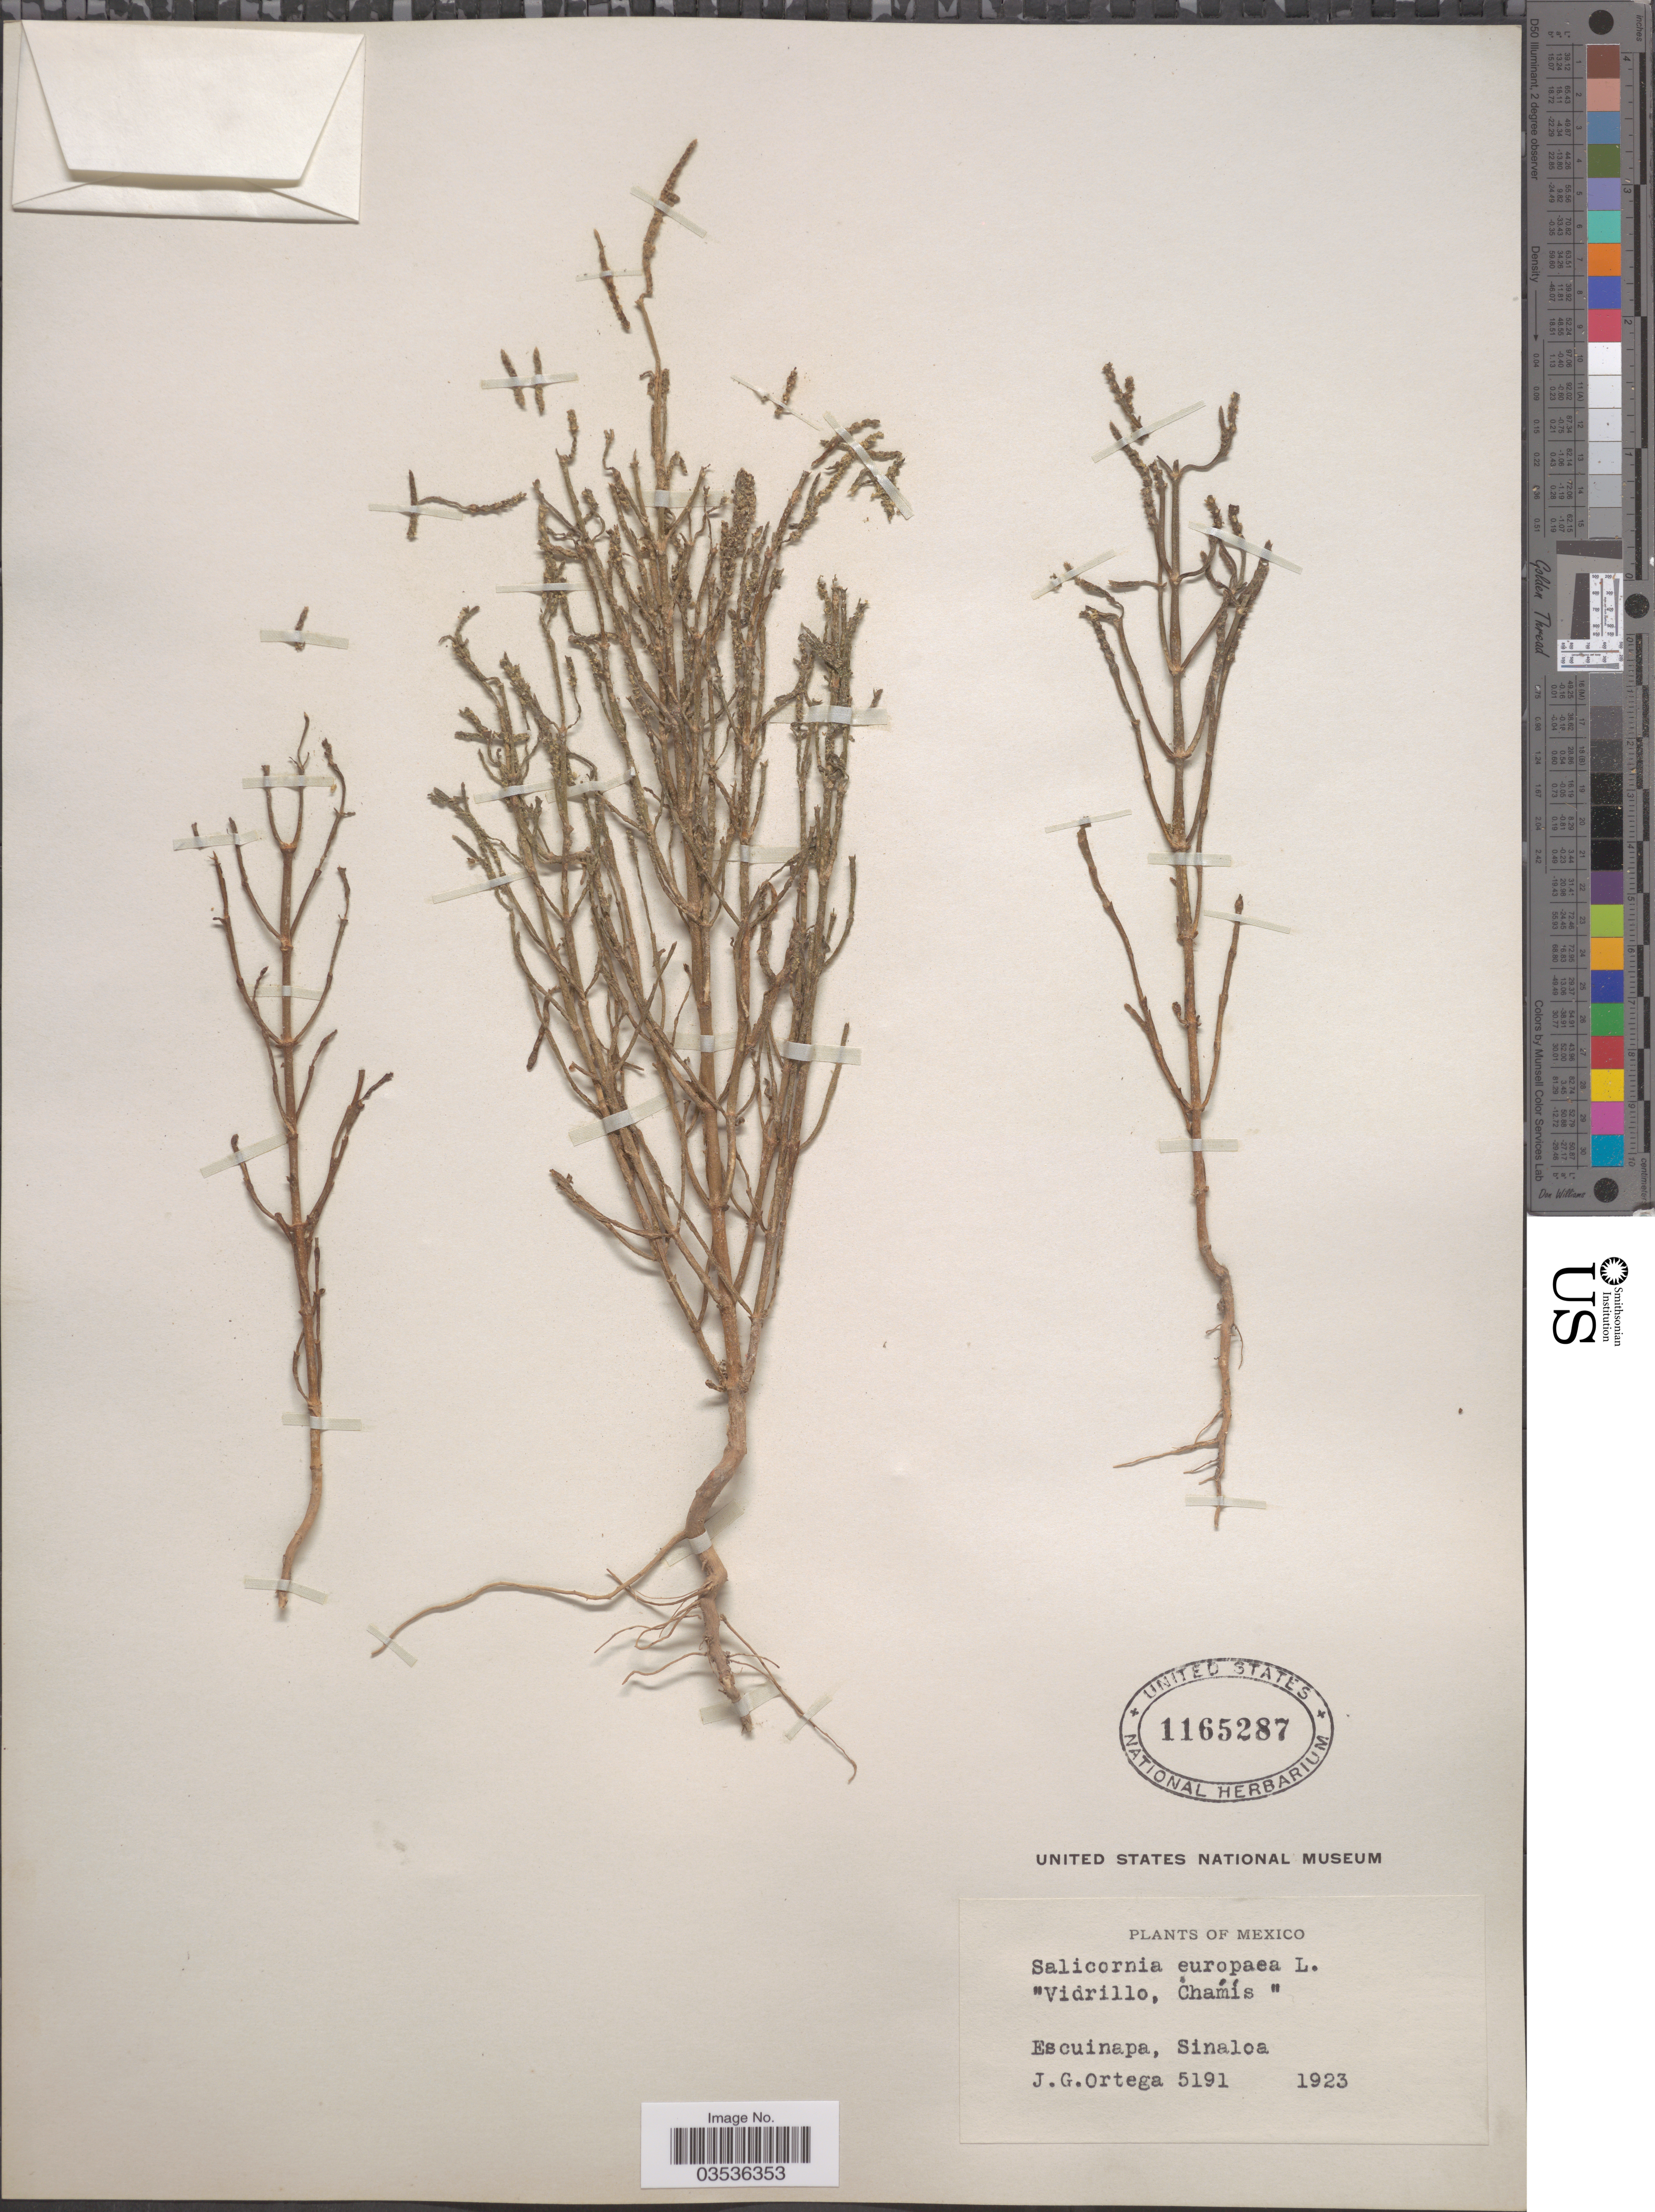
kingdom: Plantae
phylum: Tracheophyta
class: Magnoliopsida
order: Caryophyllales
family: Amaranthaceae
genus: Salicornia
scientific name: Salicornia europaea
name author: L.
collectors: J. Ortega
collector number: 5191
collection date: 1923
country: Mexico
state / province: Sinaloa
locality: Escuinapa.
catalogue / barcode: US 1165287